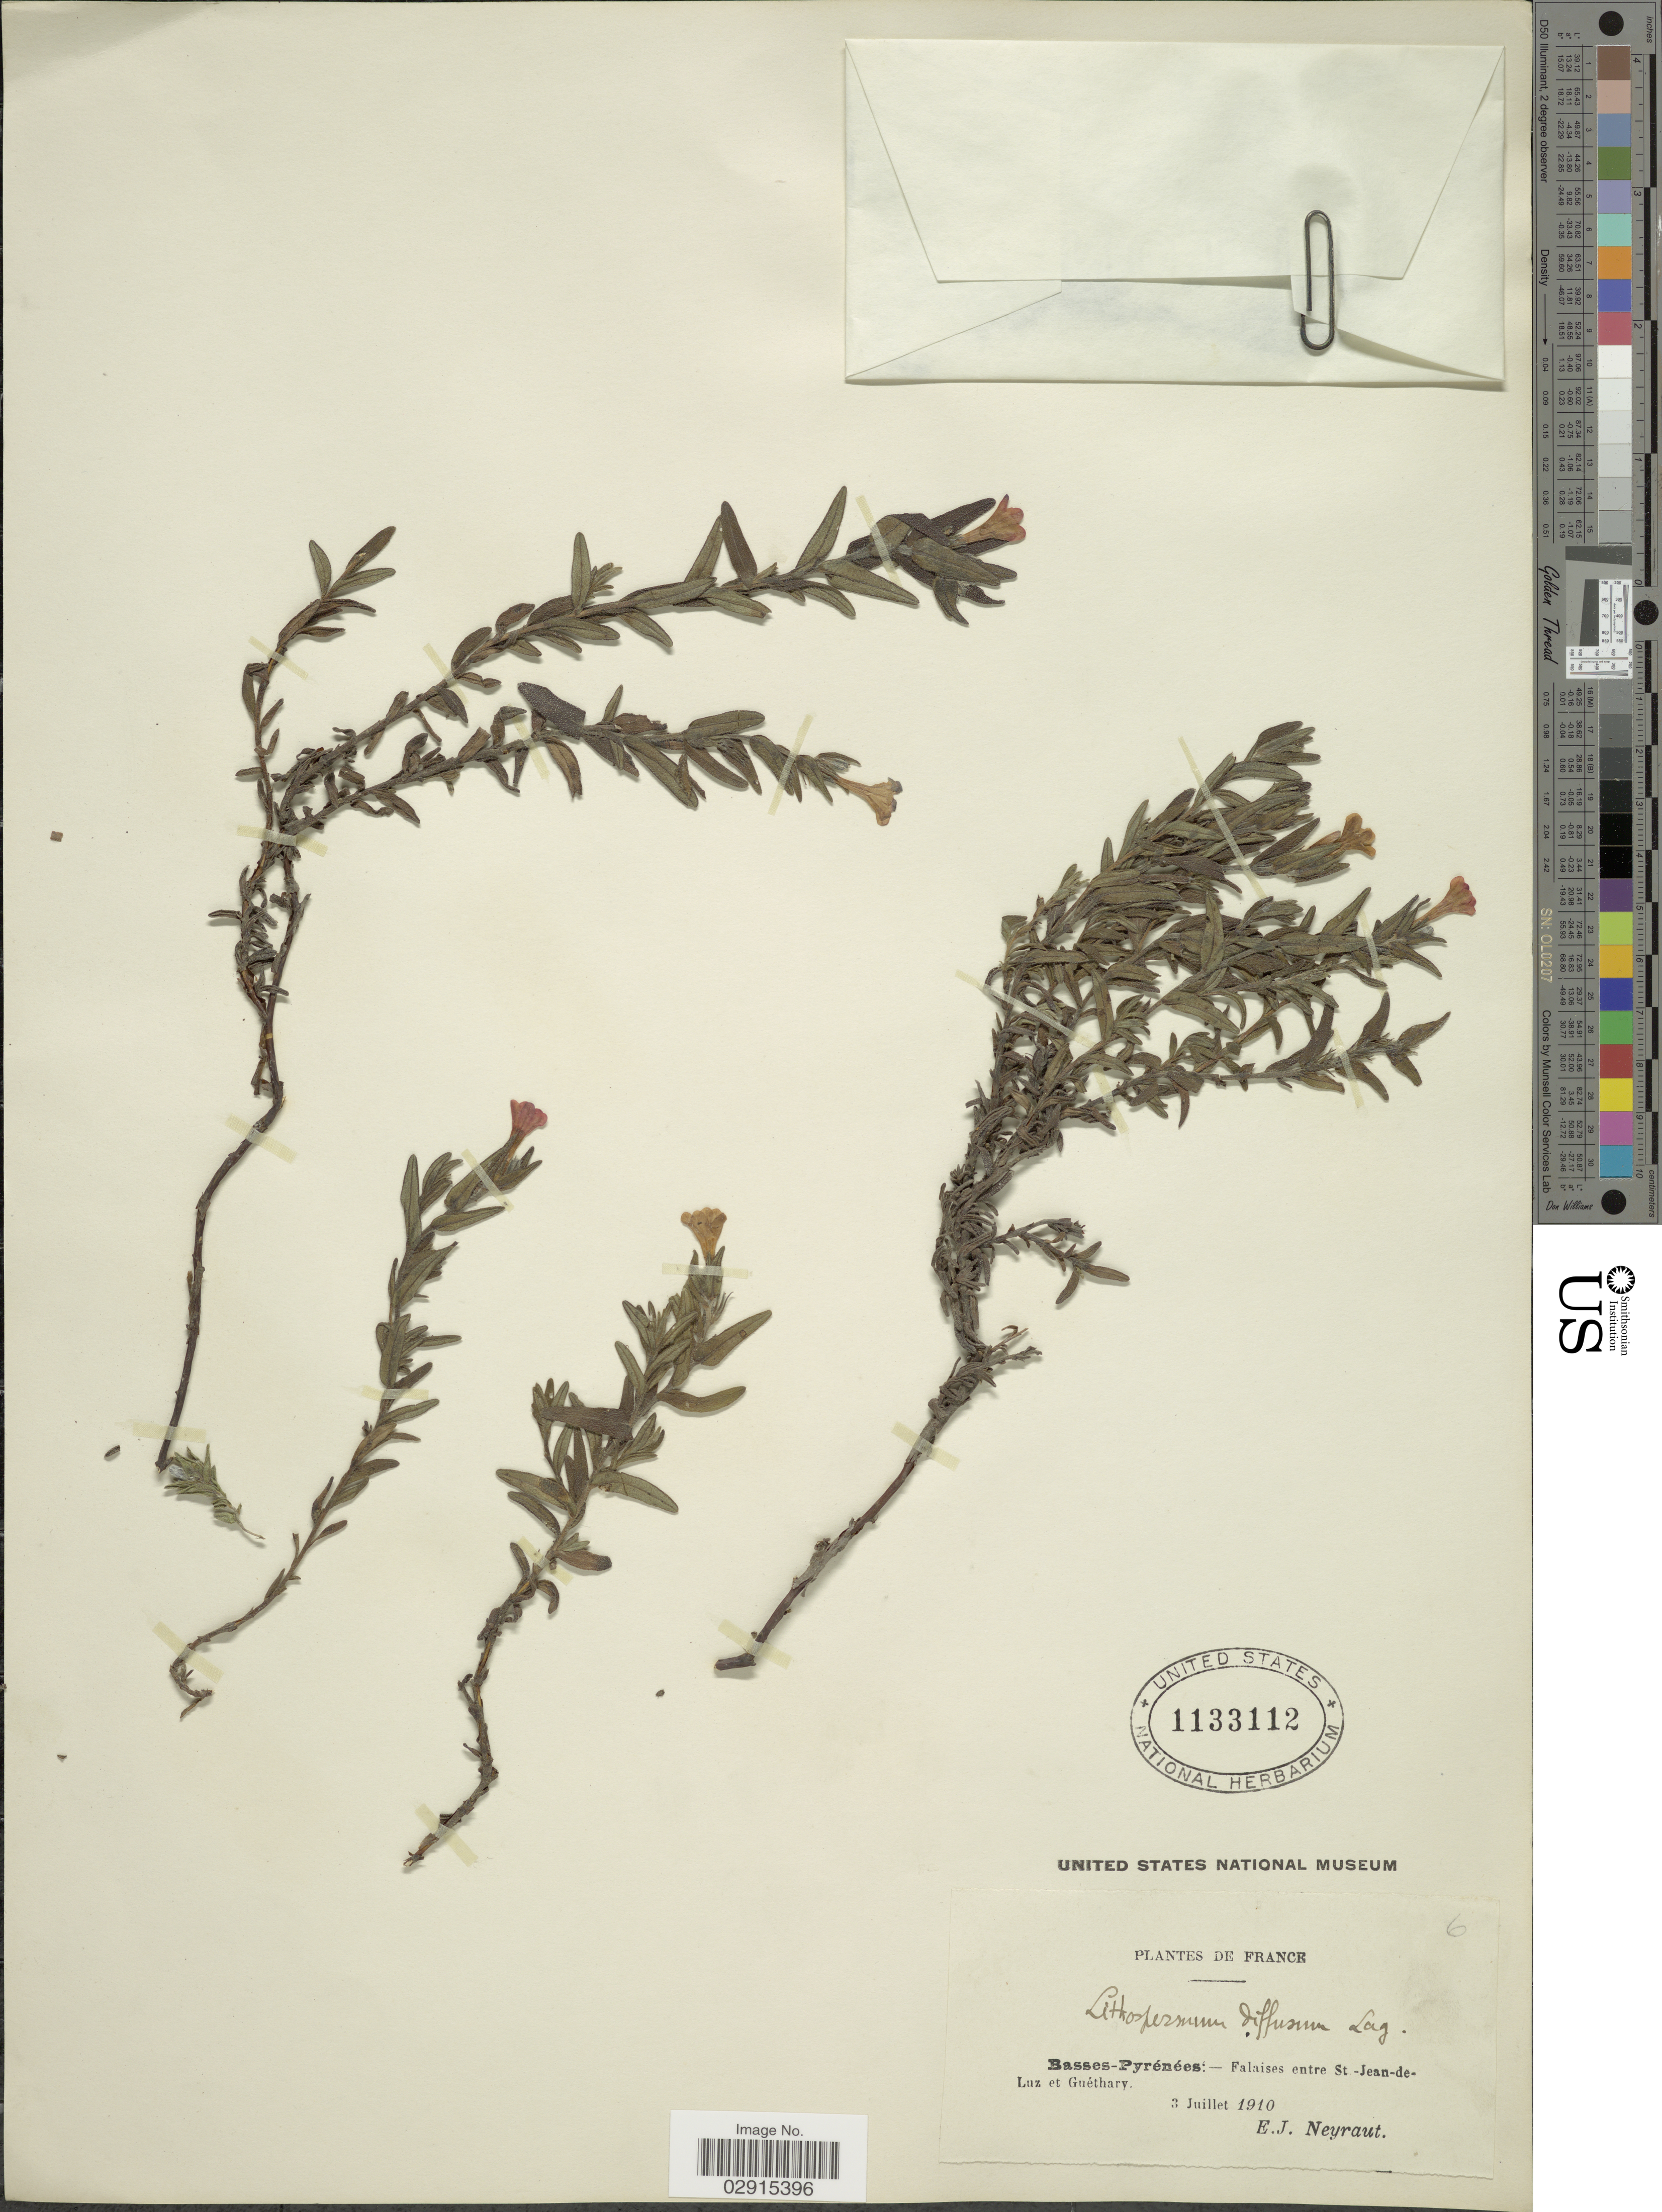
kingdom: Plantae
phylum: Tracheophyta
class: Magnoliopsida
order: Boraginales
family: Boraginaceae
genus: Lithospermum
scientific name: Lithospermum diffusum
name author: Lag.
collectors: E. Neyraut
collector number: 6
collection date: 1910-07-03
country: France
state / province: Nouvelle-Aquitaine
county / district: Pyrénées-Atlantiques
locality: Basses-Pyrénées: - Falaises entre St. -Jean-de-Luz et Guéthary. France.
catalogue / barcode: US 1133112